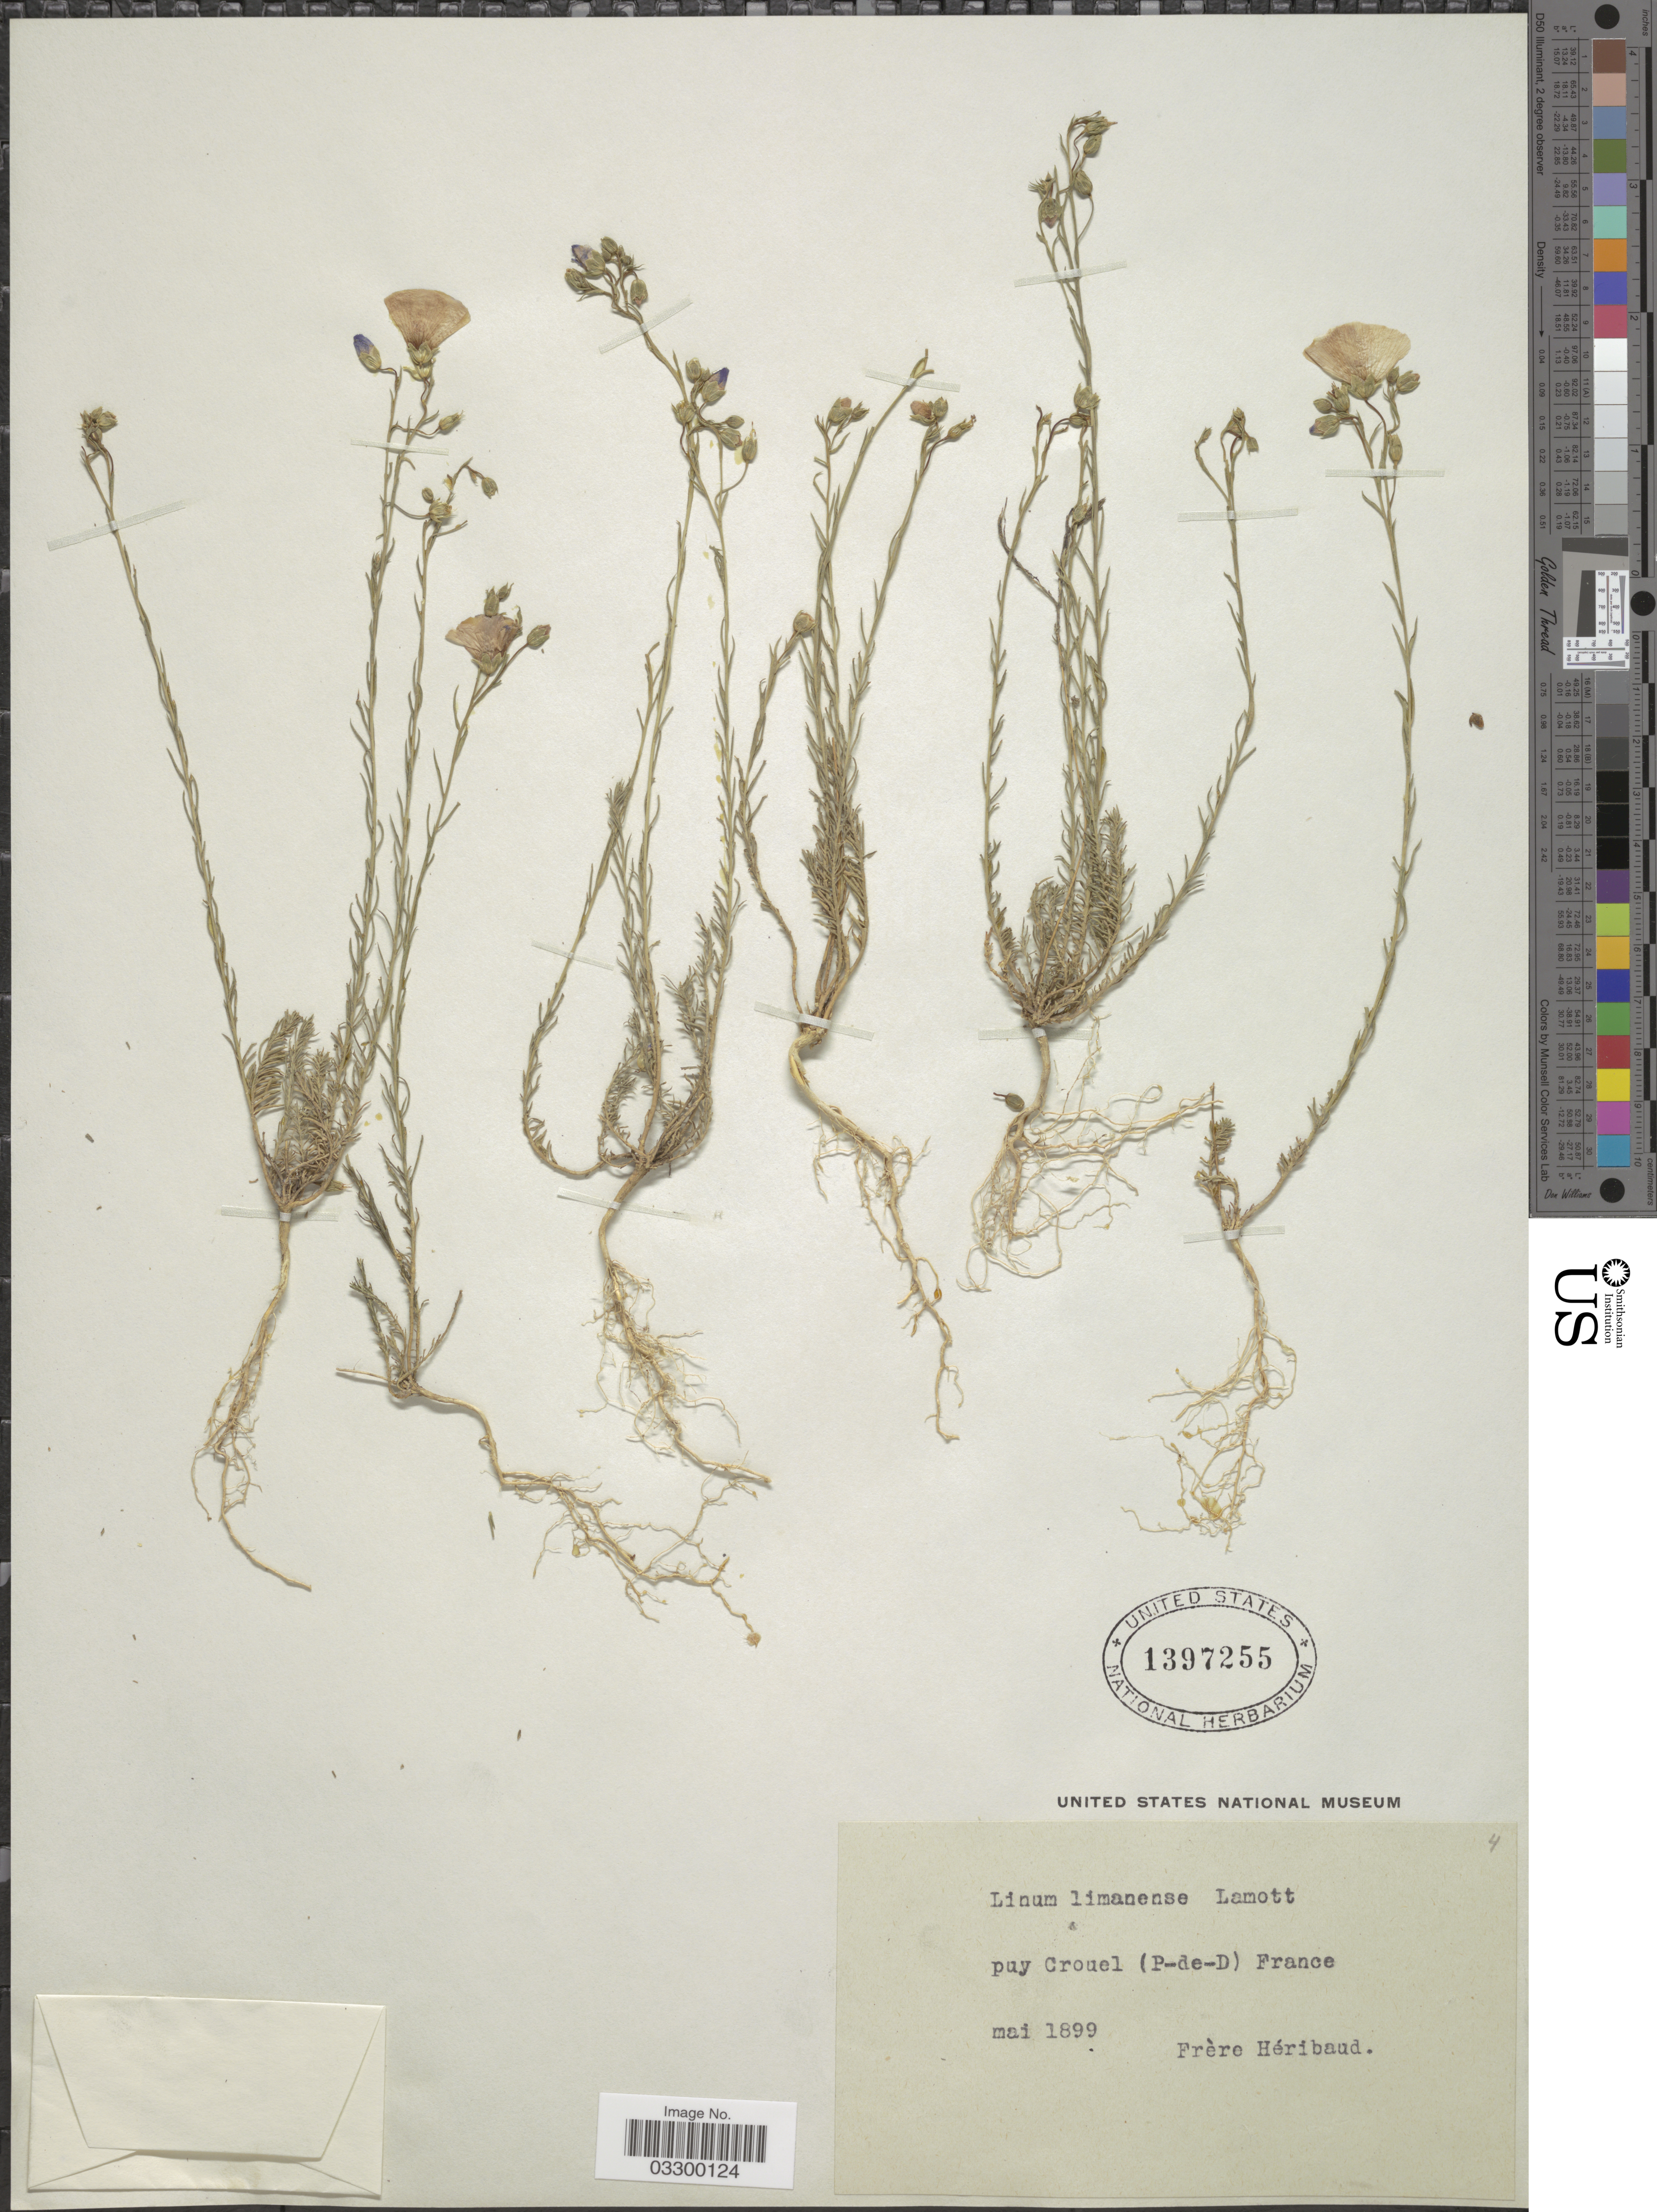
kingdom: Plantae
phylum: Tracheophyta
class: Magnoliopsida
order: Malpighiales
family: Linaceae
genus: Linum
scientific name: Linum limanense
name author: Lamotte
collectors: F. Heribaud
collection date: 1899-05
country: France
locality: Puy Crouel (P-de-D).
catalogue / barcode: US 1397255